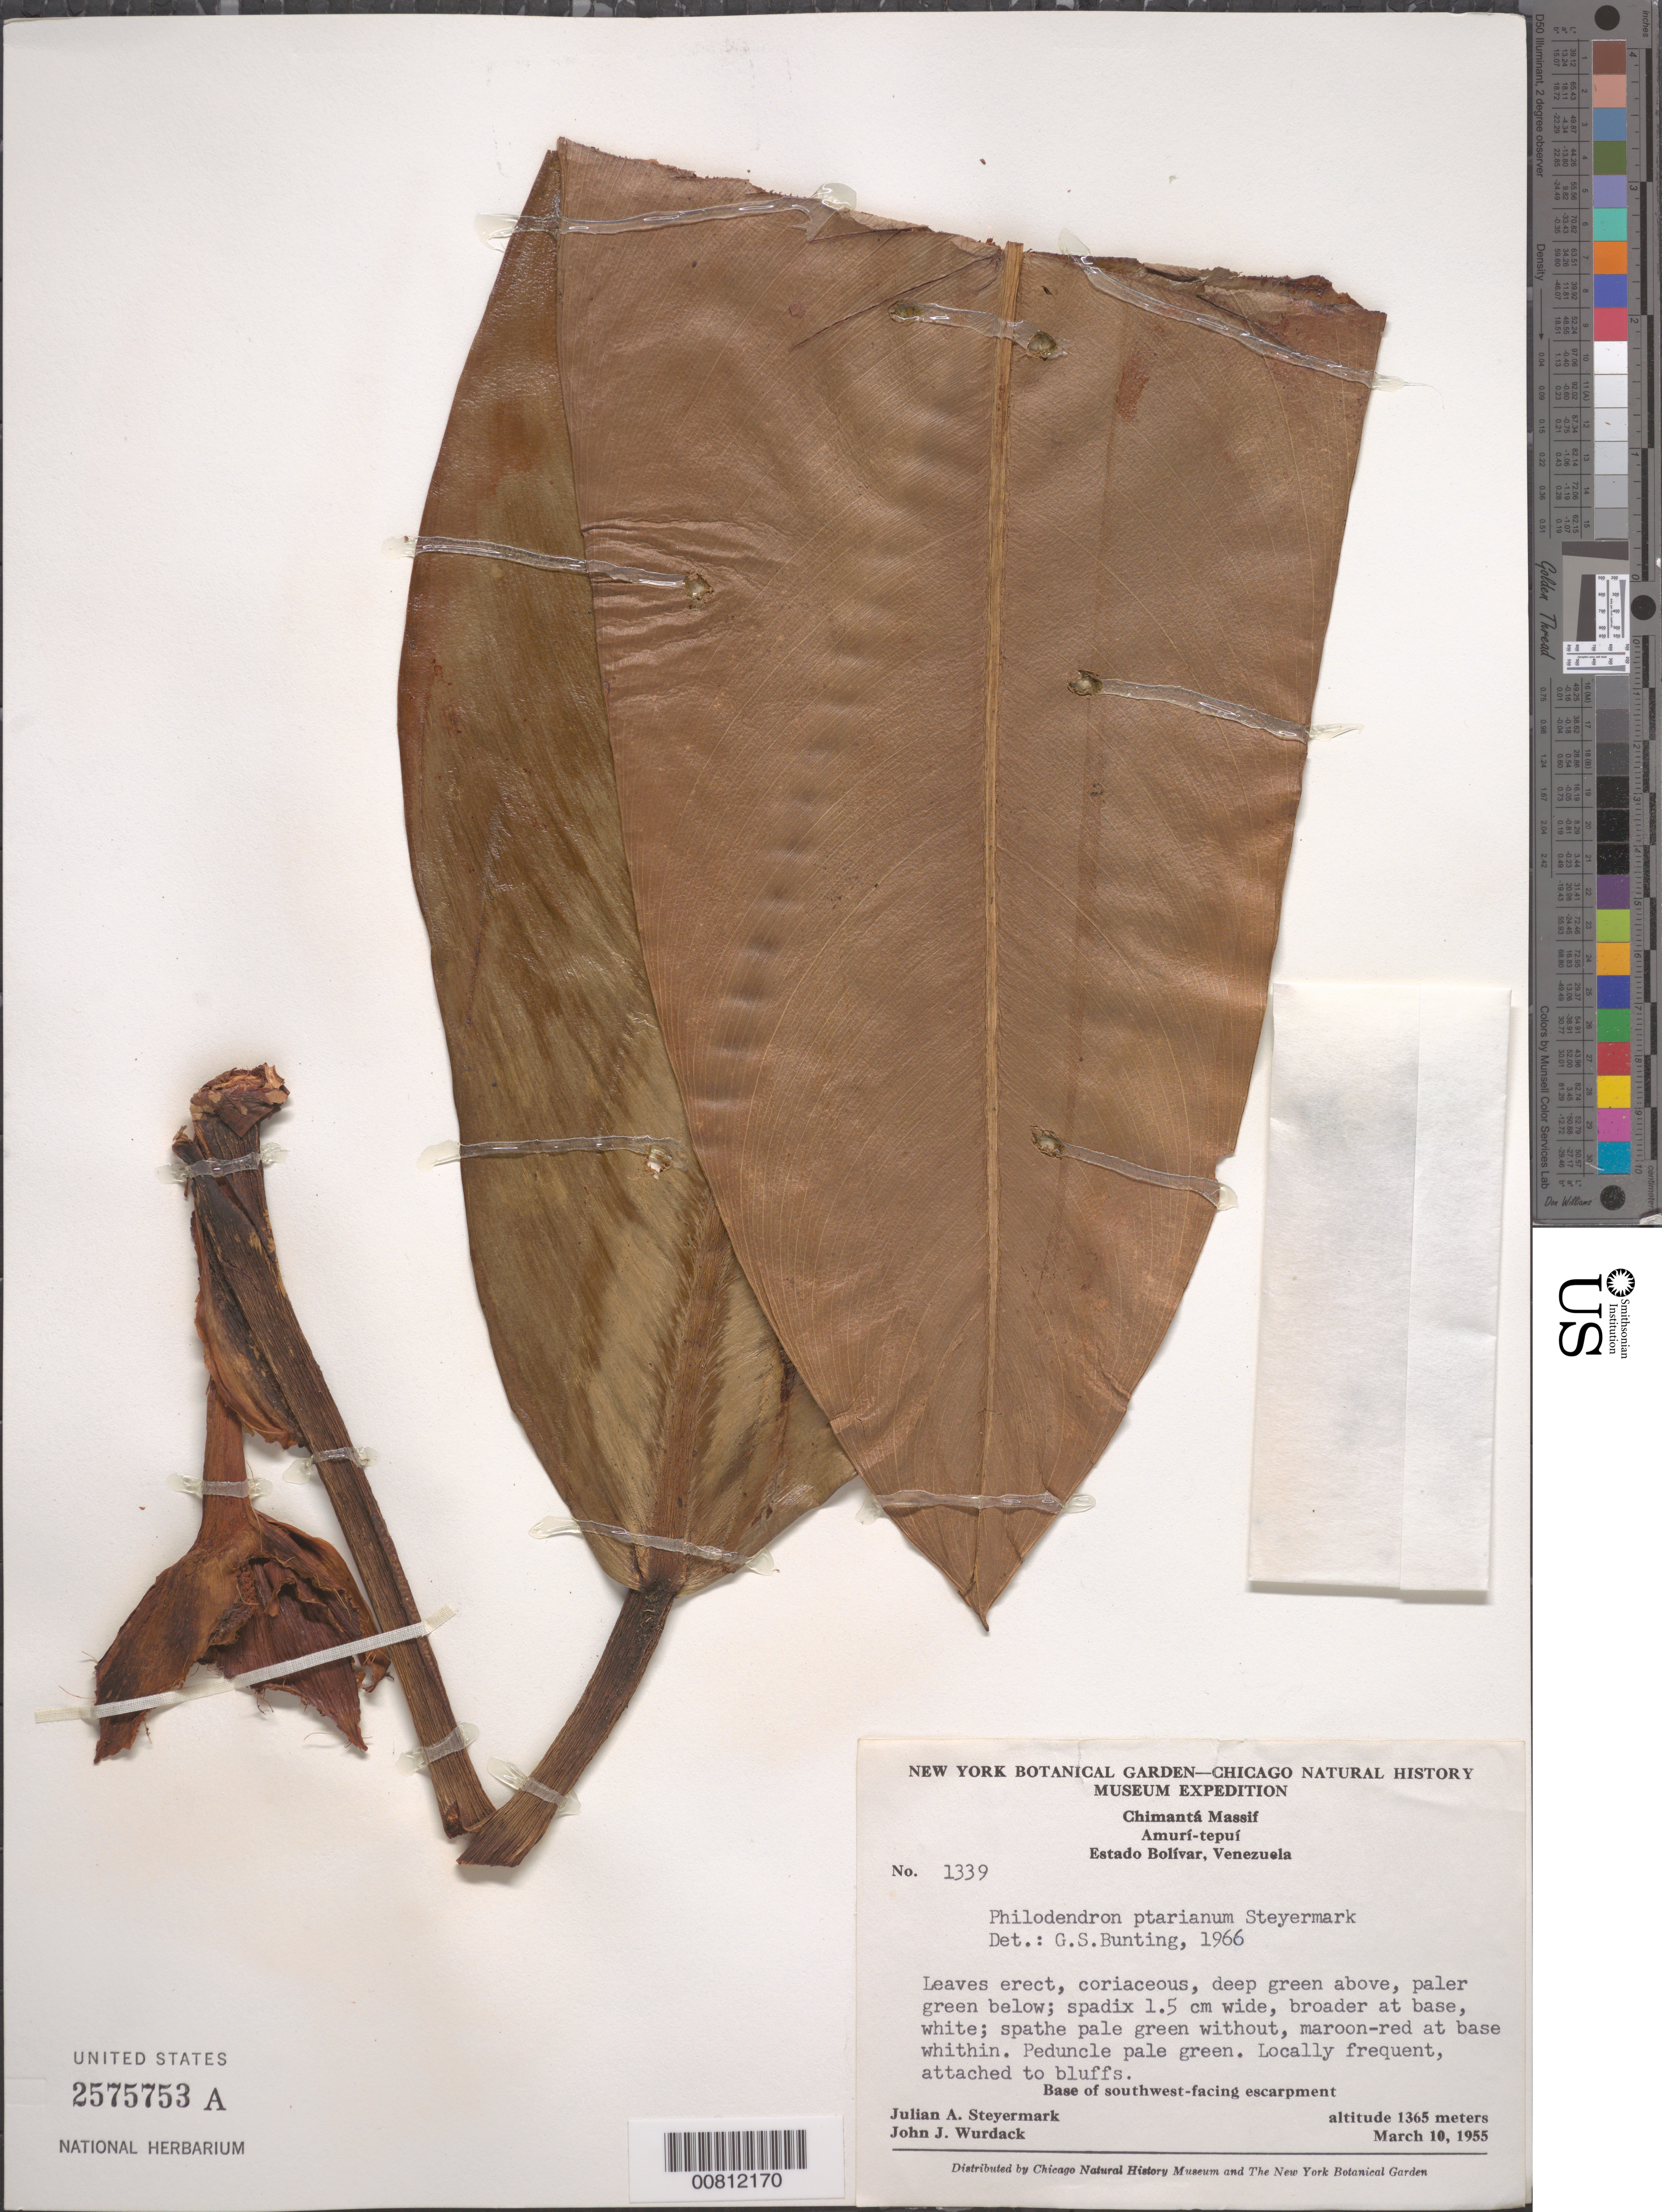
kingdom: Plantae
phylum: Tracheophyta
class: Liliopsida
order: Alismatales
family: Araceae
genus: Philodendron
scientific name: Philodendron ptarianum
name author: Steyerm.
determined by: Bunting, G. S.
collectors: J. Steyermark & J. J. Wurdack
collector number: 55 1339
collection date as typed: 10-Mar-55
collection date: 1955-03-10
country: Venezuela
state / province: Bolívar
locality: Chimantá Massif, Amurí-tepuí; base of SW facing escarpment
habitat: Base of SW facing escarpment, attached to bluffs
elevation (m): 1365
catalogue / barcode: US 2575753A